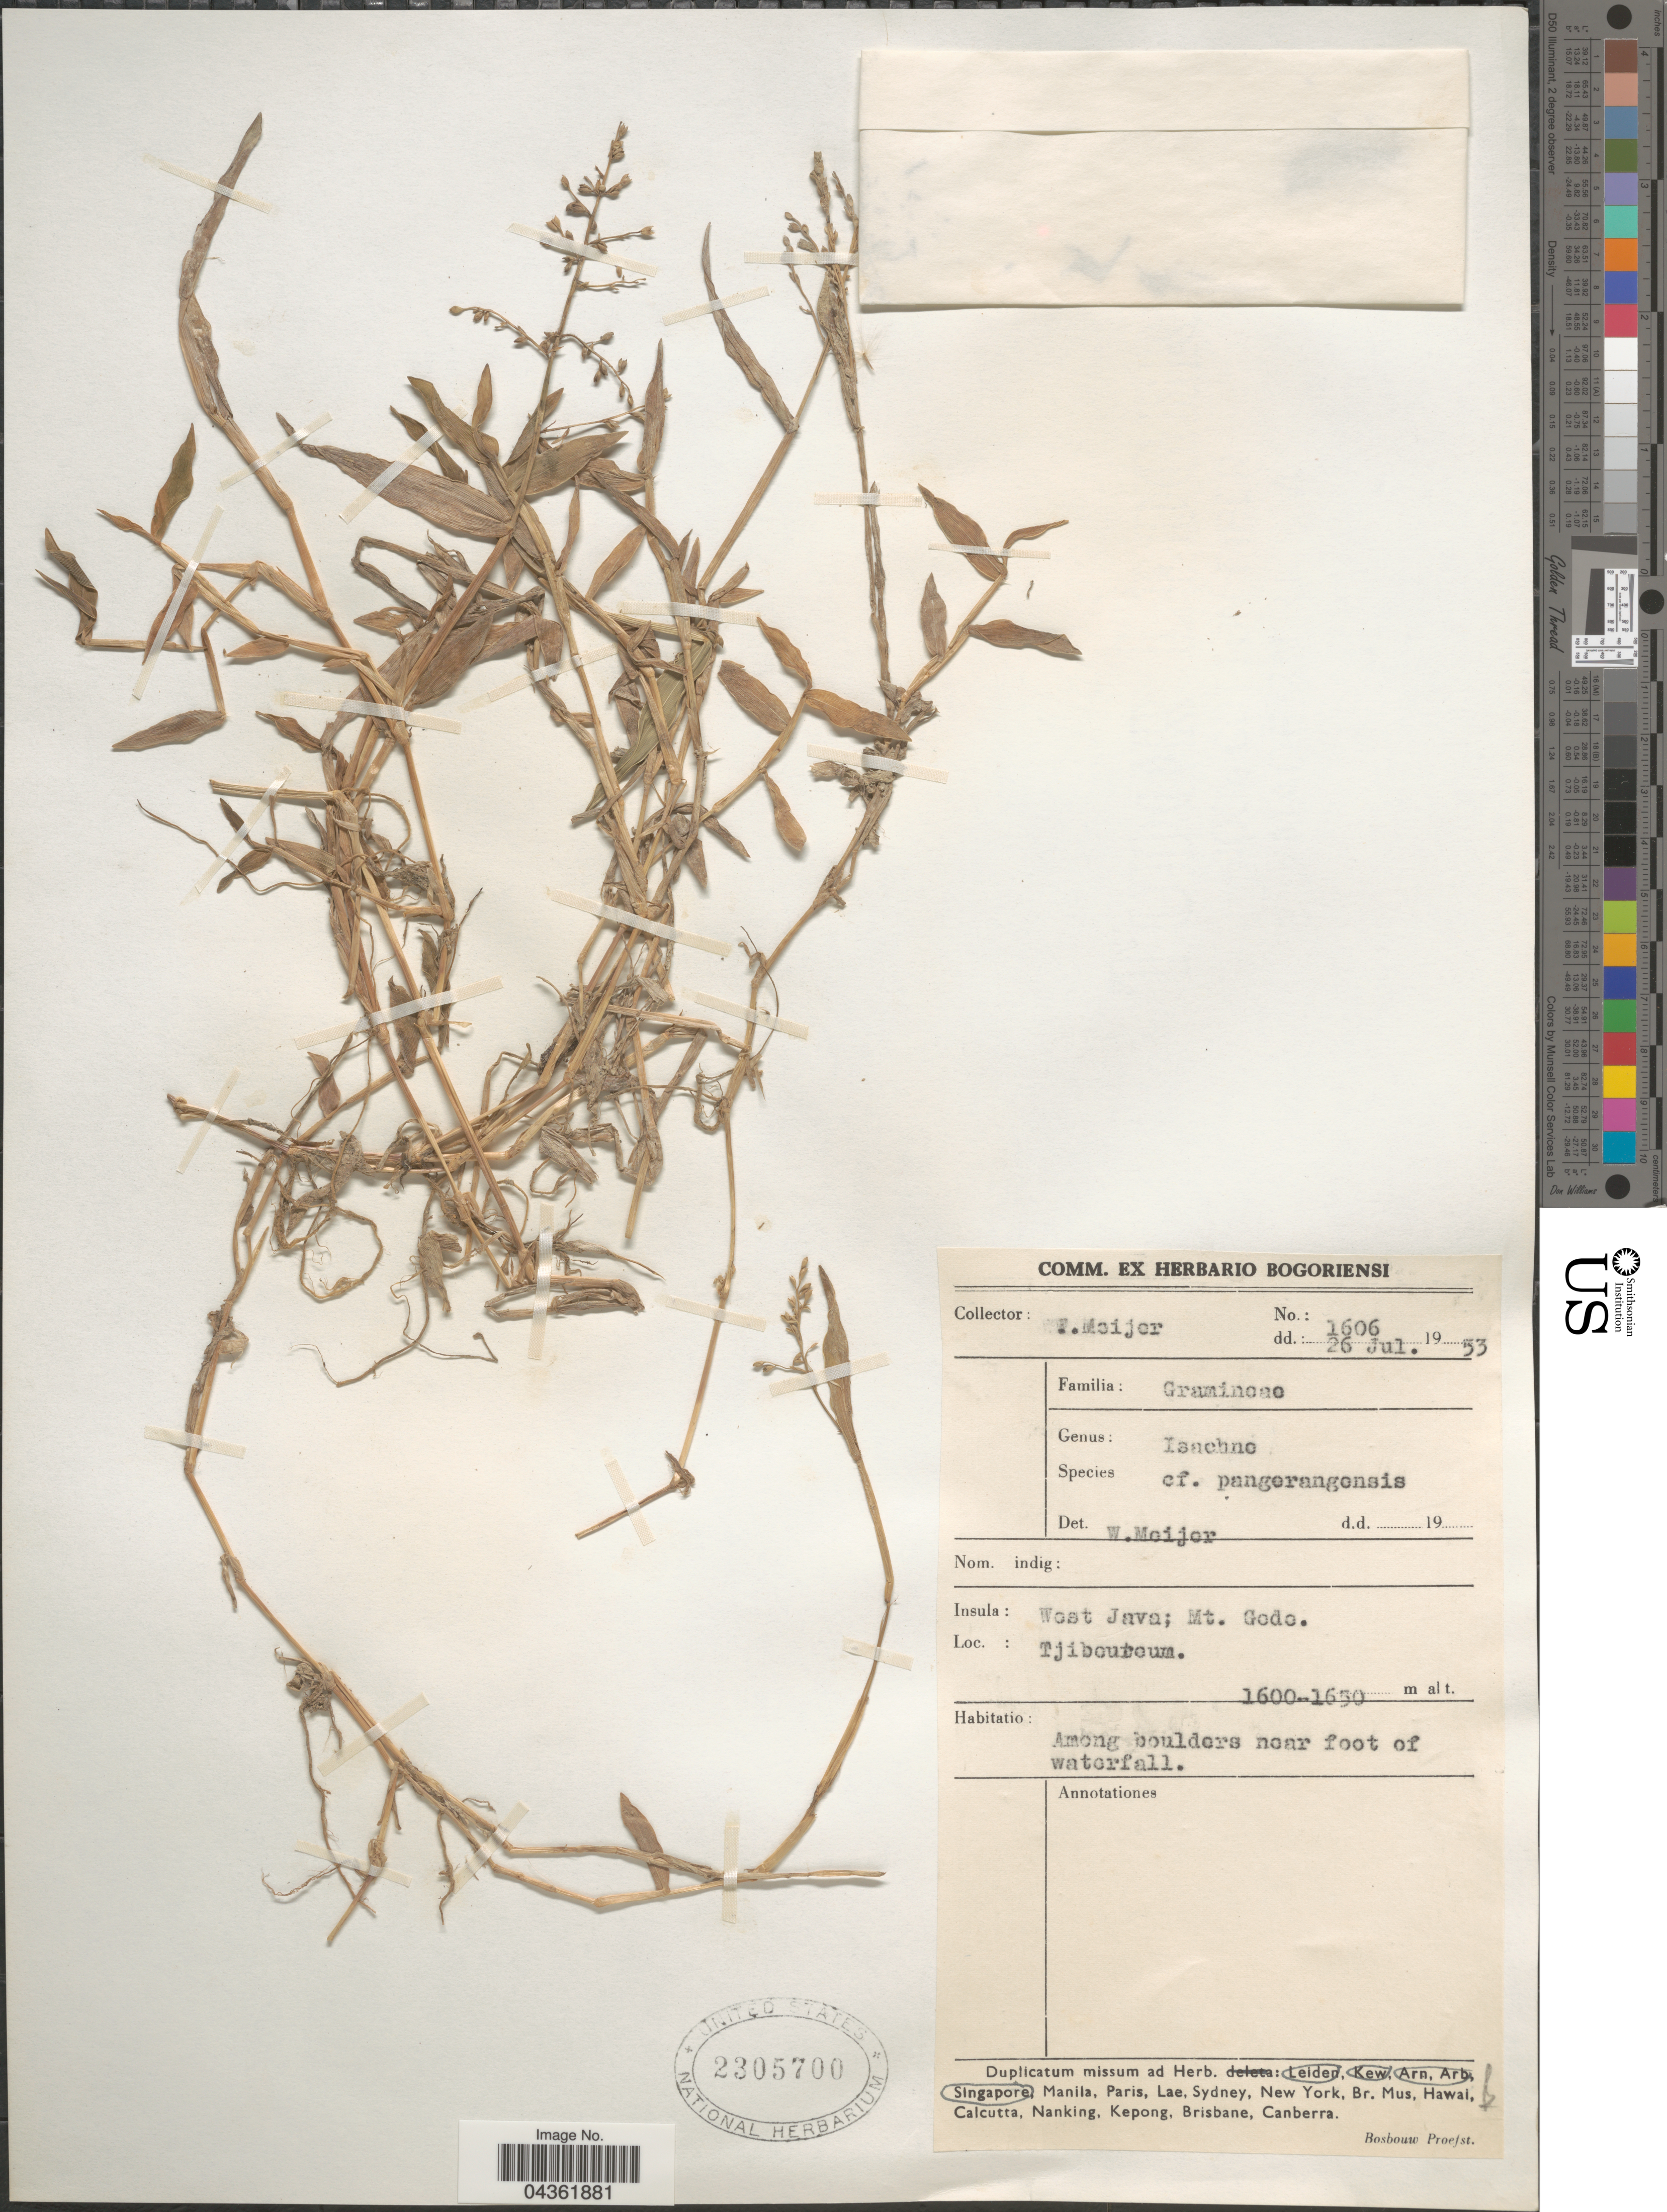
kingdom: Plantae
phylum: Tracheophyta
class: Liliopsida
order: Poales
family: Poaceae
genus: Isachne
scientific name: Isachne pangerangensis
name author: Zoll. & Moritzi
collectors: F. Meijer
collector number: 1606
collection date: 1953-07-26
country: Indonesia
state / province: Java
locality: Insula: West Java; Mt. Gede. Tjiboreum. Among boulders near foot of waterfall.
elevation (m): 1600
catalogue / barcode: US 2305700